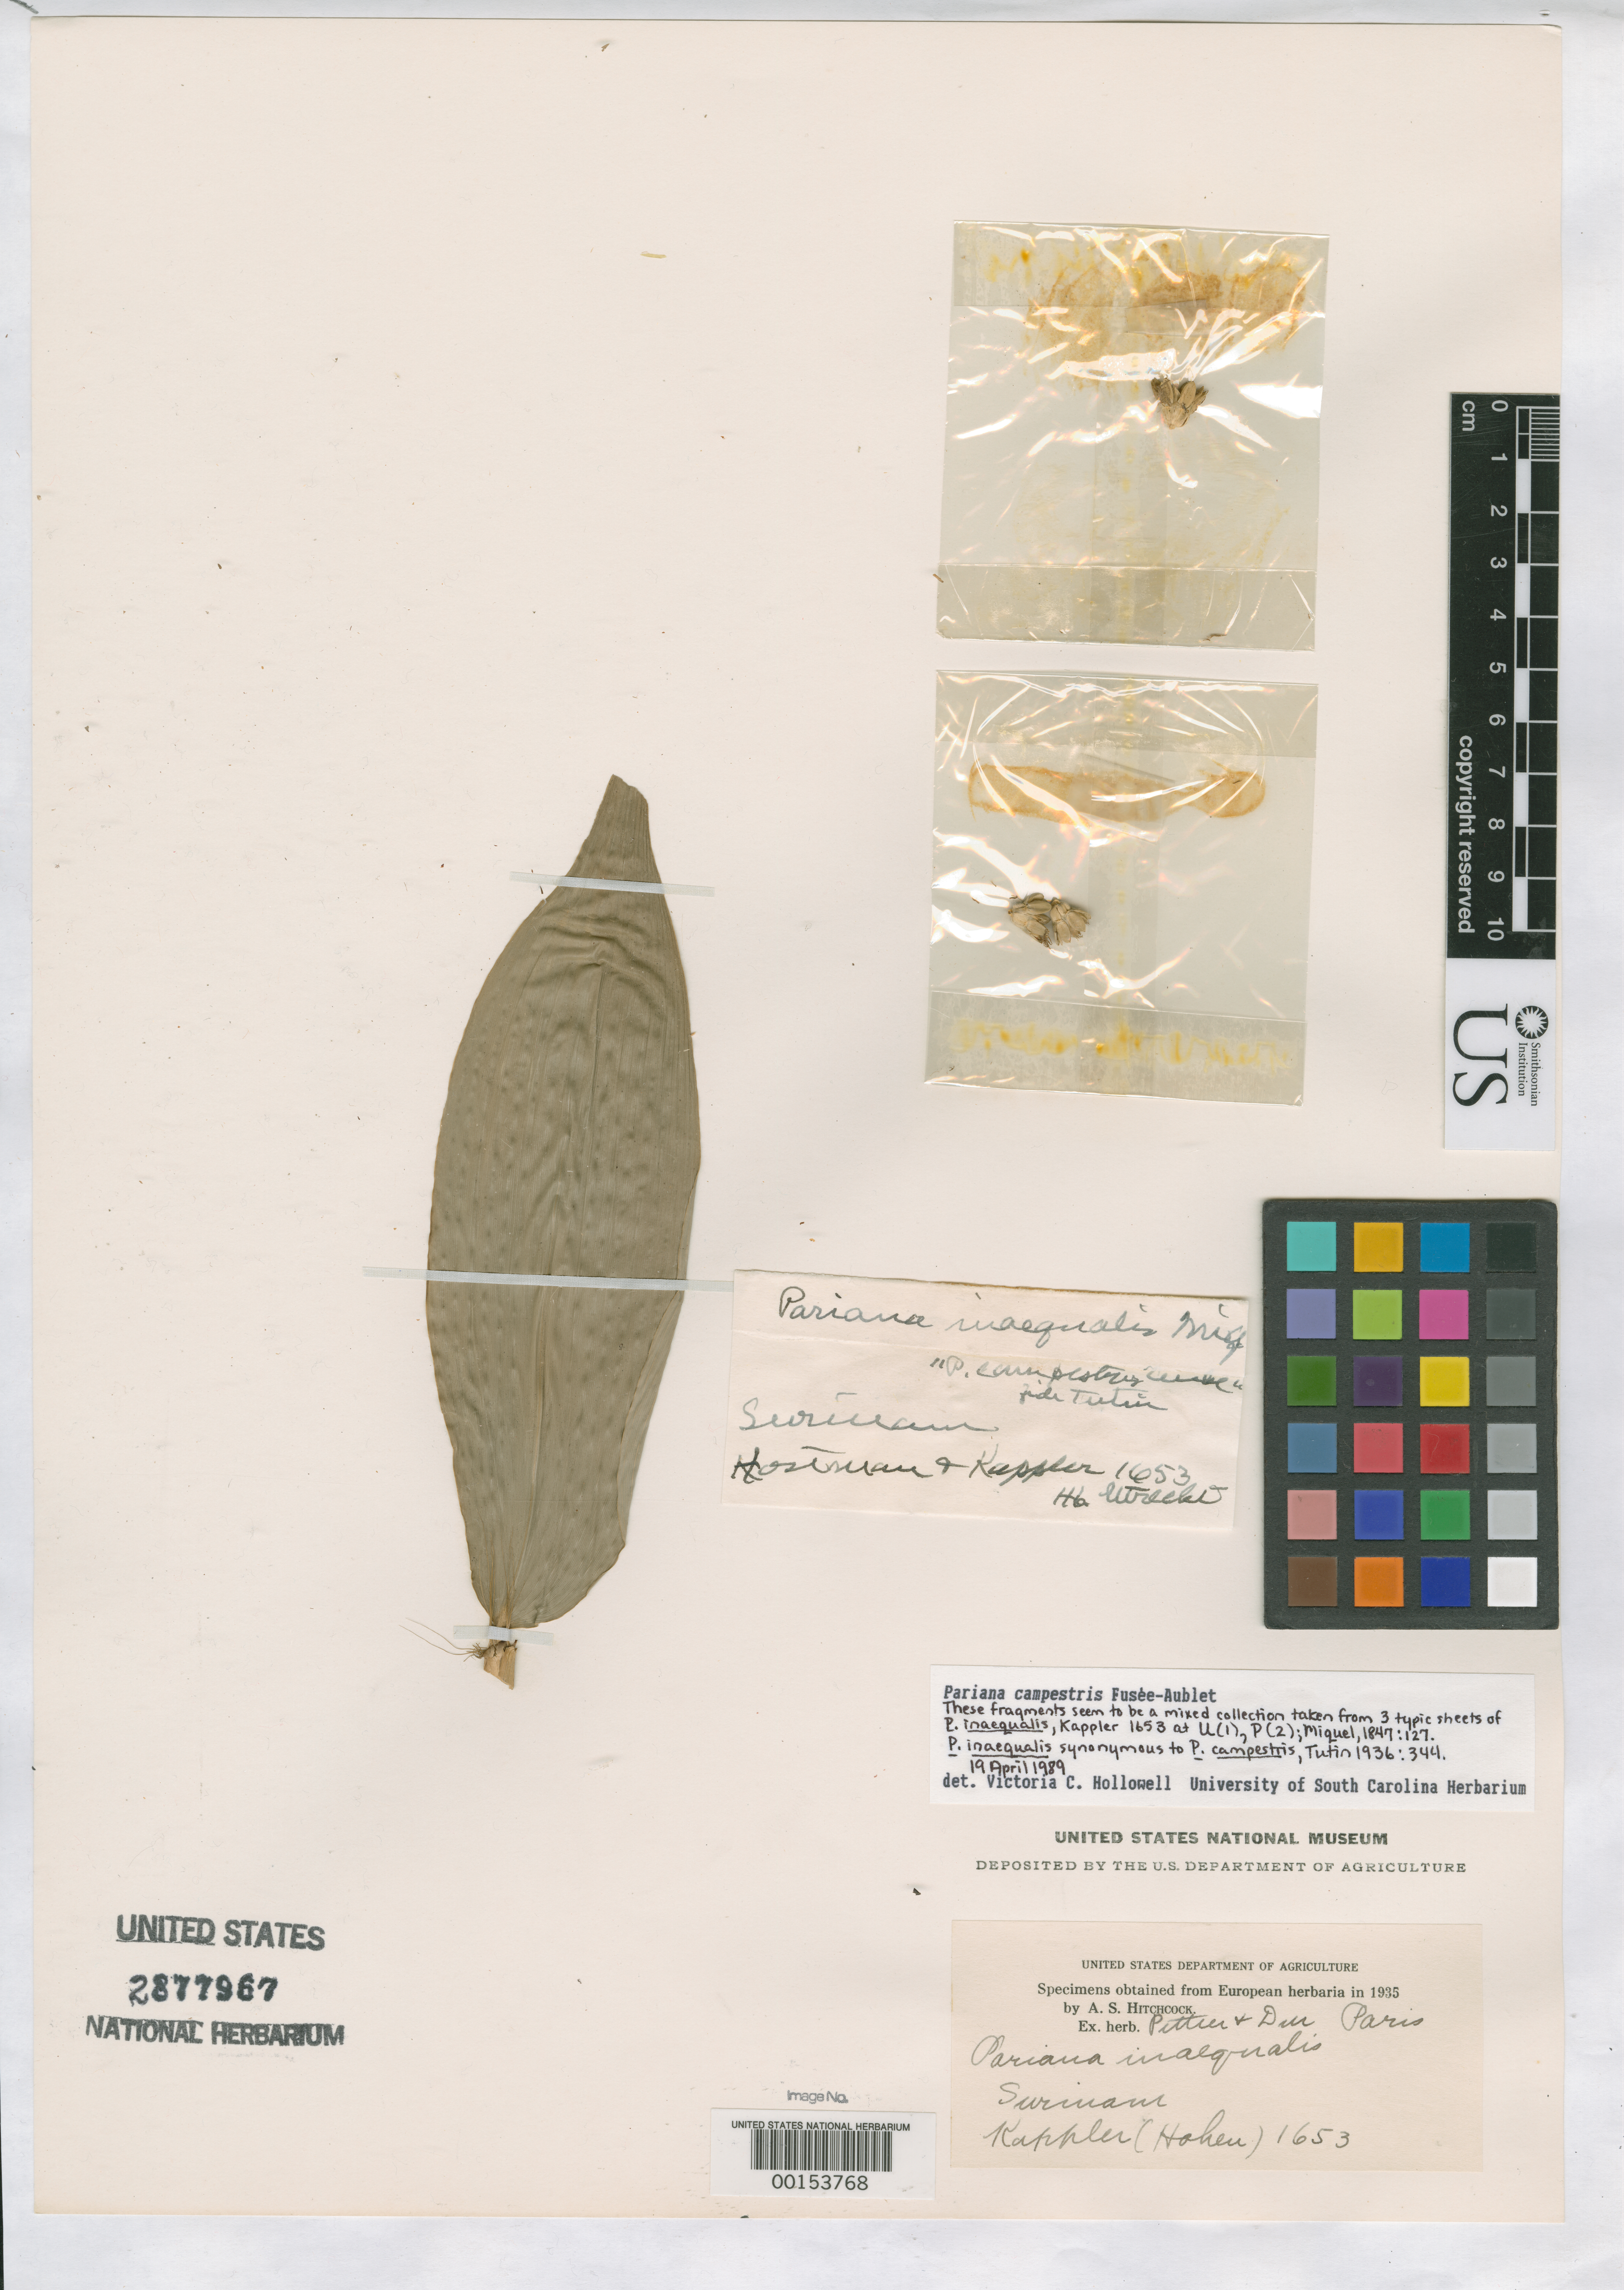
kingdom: Plantae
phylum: Tracheophyta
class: Liliopsida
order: Poales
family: Poaceae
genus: Pariana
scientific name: Pariana inaequalis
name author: Miq.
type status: Type Fragment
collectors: F. Hostmann & A. Kappler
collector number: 1653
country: Suriname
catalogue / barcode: US 2877967